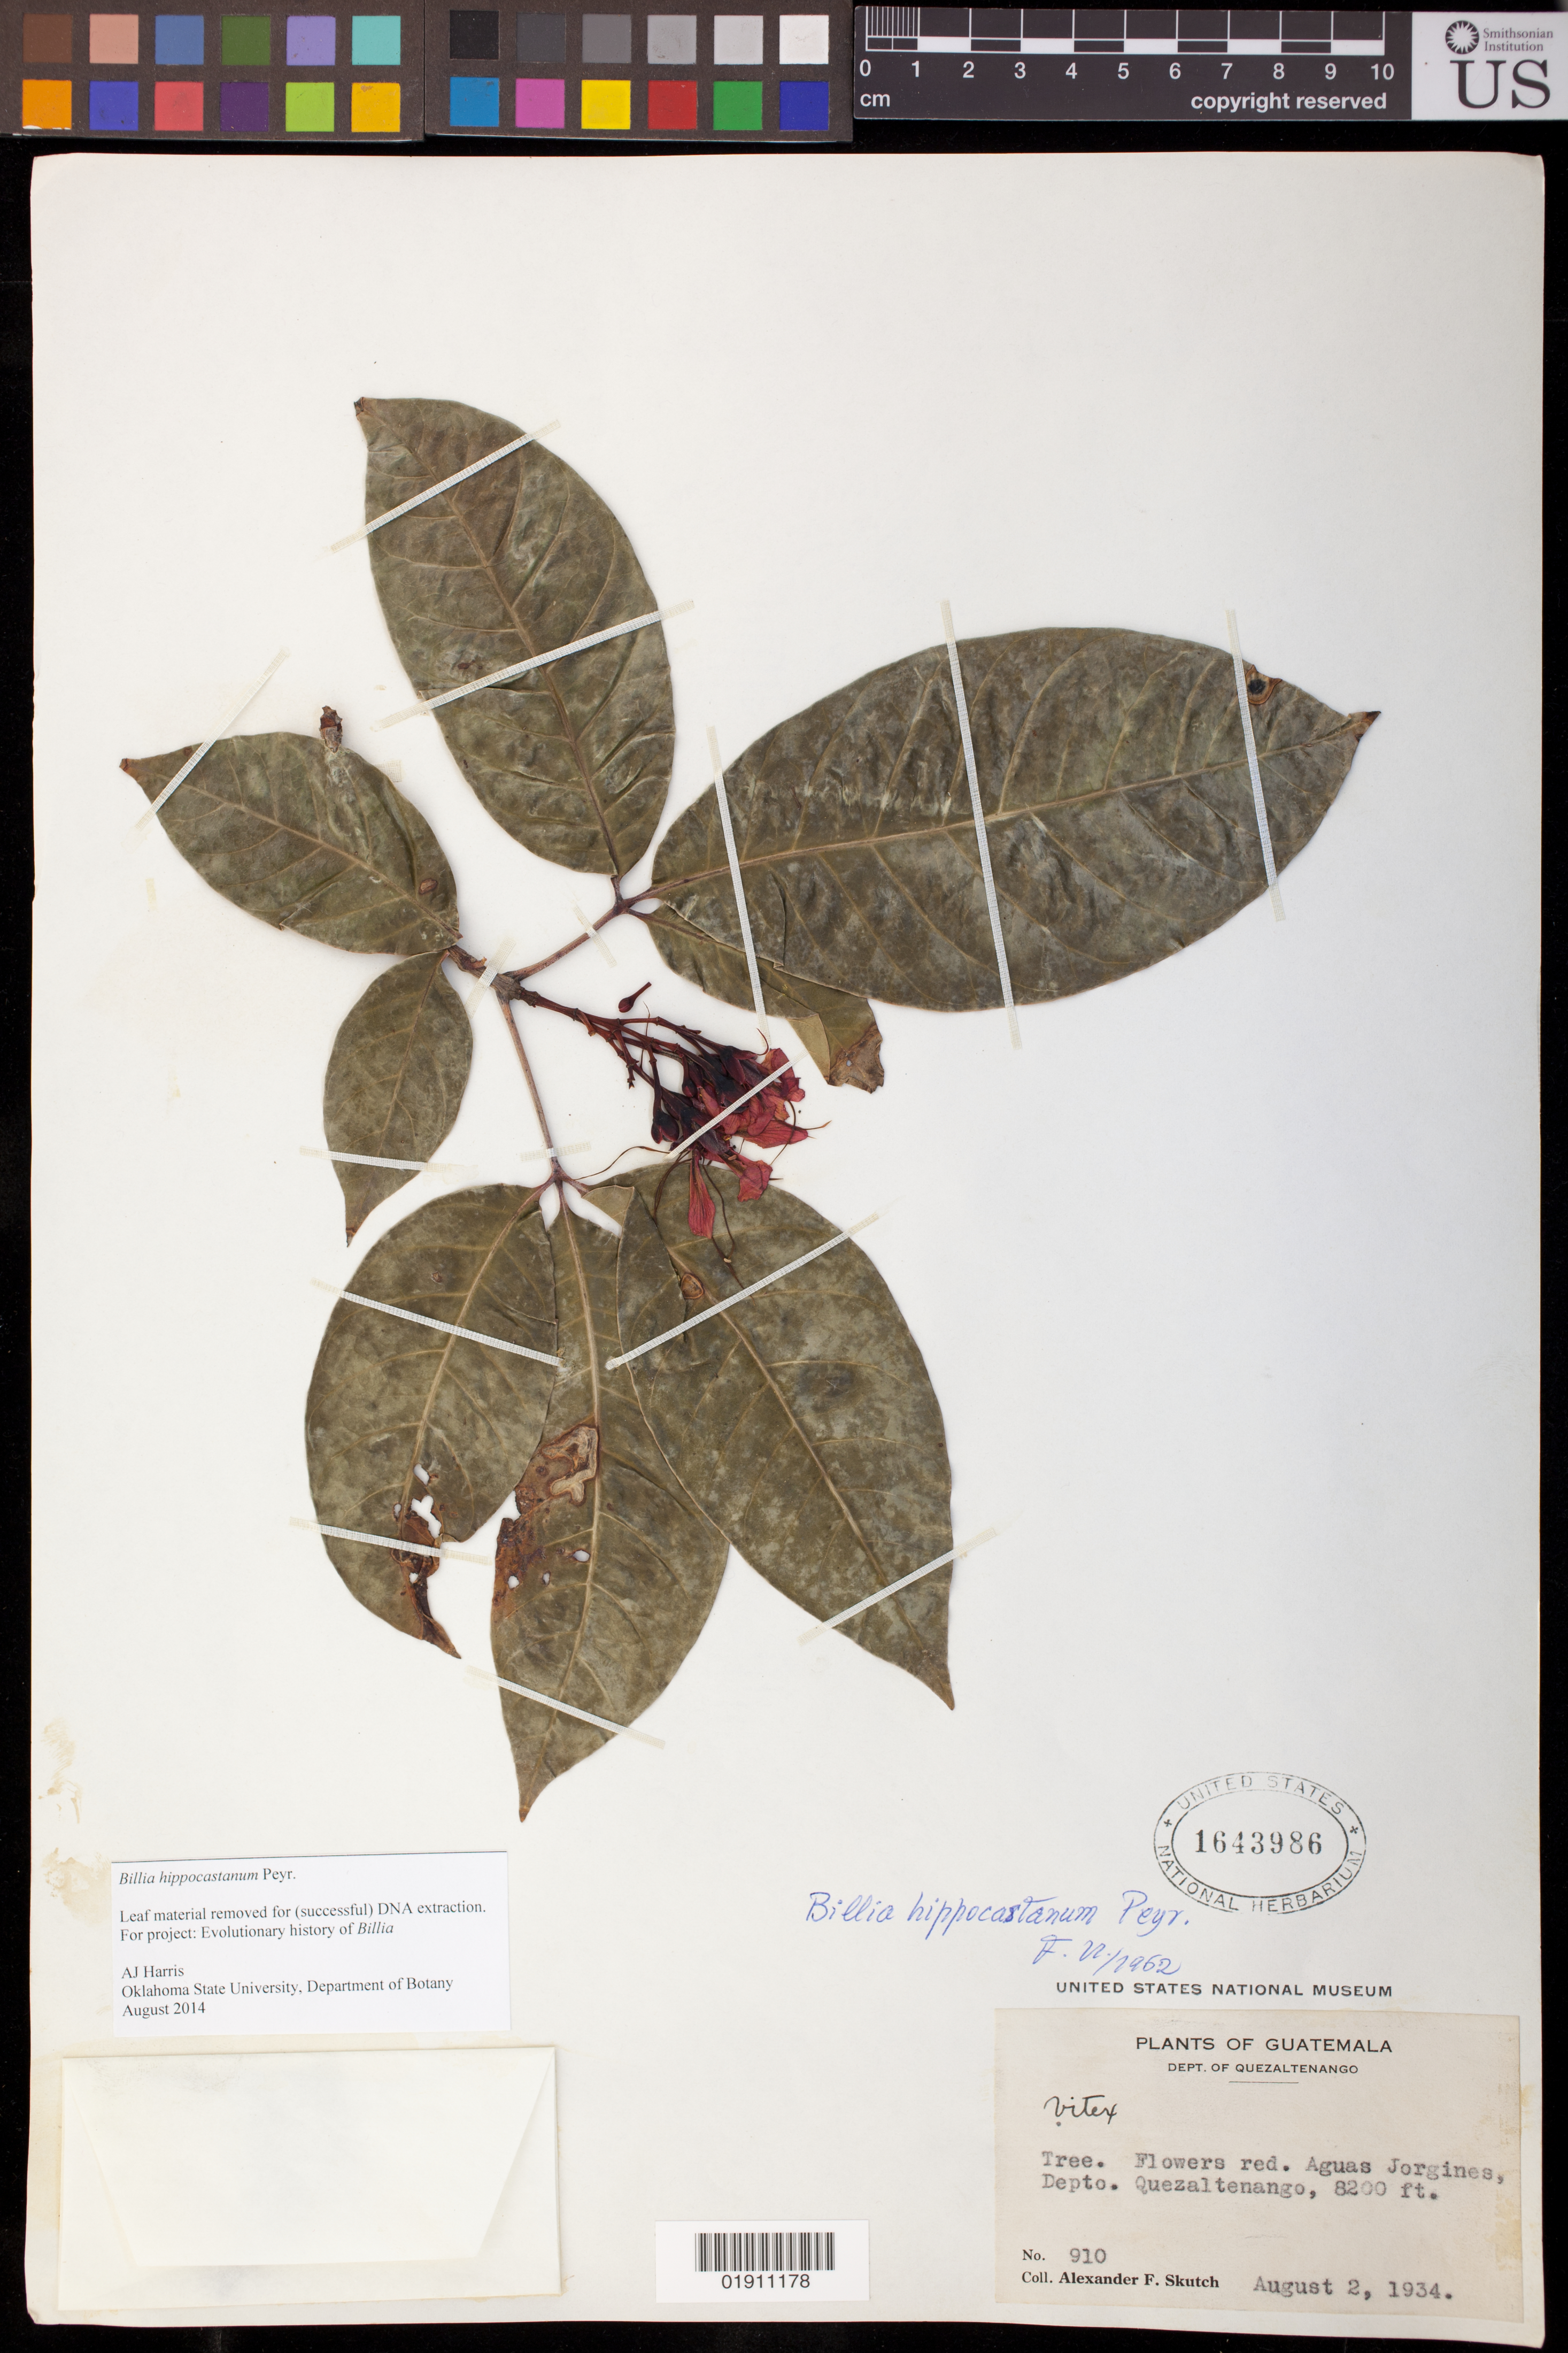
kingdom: Plantae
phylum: Tracheophyta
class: Magnoliopsida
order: Sapindales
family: Sapindaceae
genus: Billia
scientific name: Billia hippocastanum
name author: Peyr.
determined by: Harris, A. J.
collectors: A. F. Skutch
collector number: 910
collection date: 1934-08-02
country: Guatemala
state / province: Quetzaltenango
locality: Aguas Jorgines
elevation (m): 2499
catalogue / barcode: US 1643986